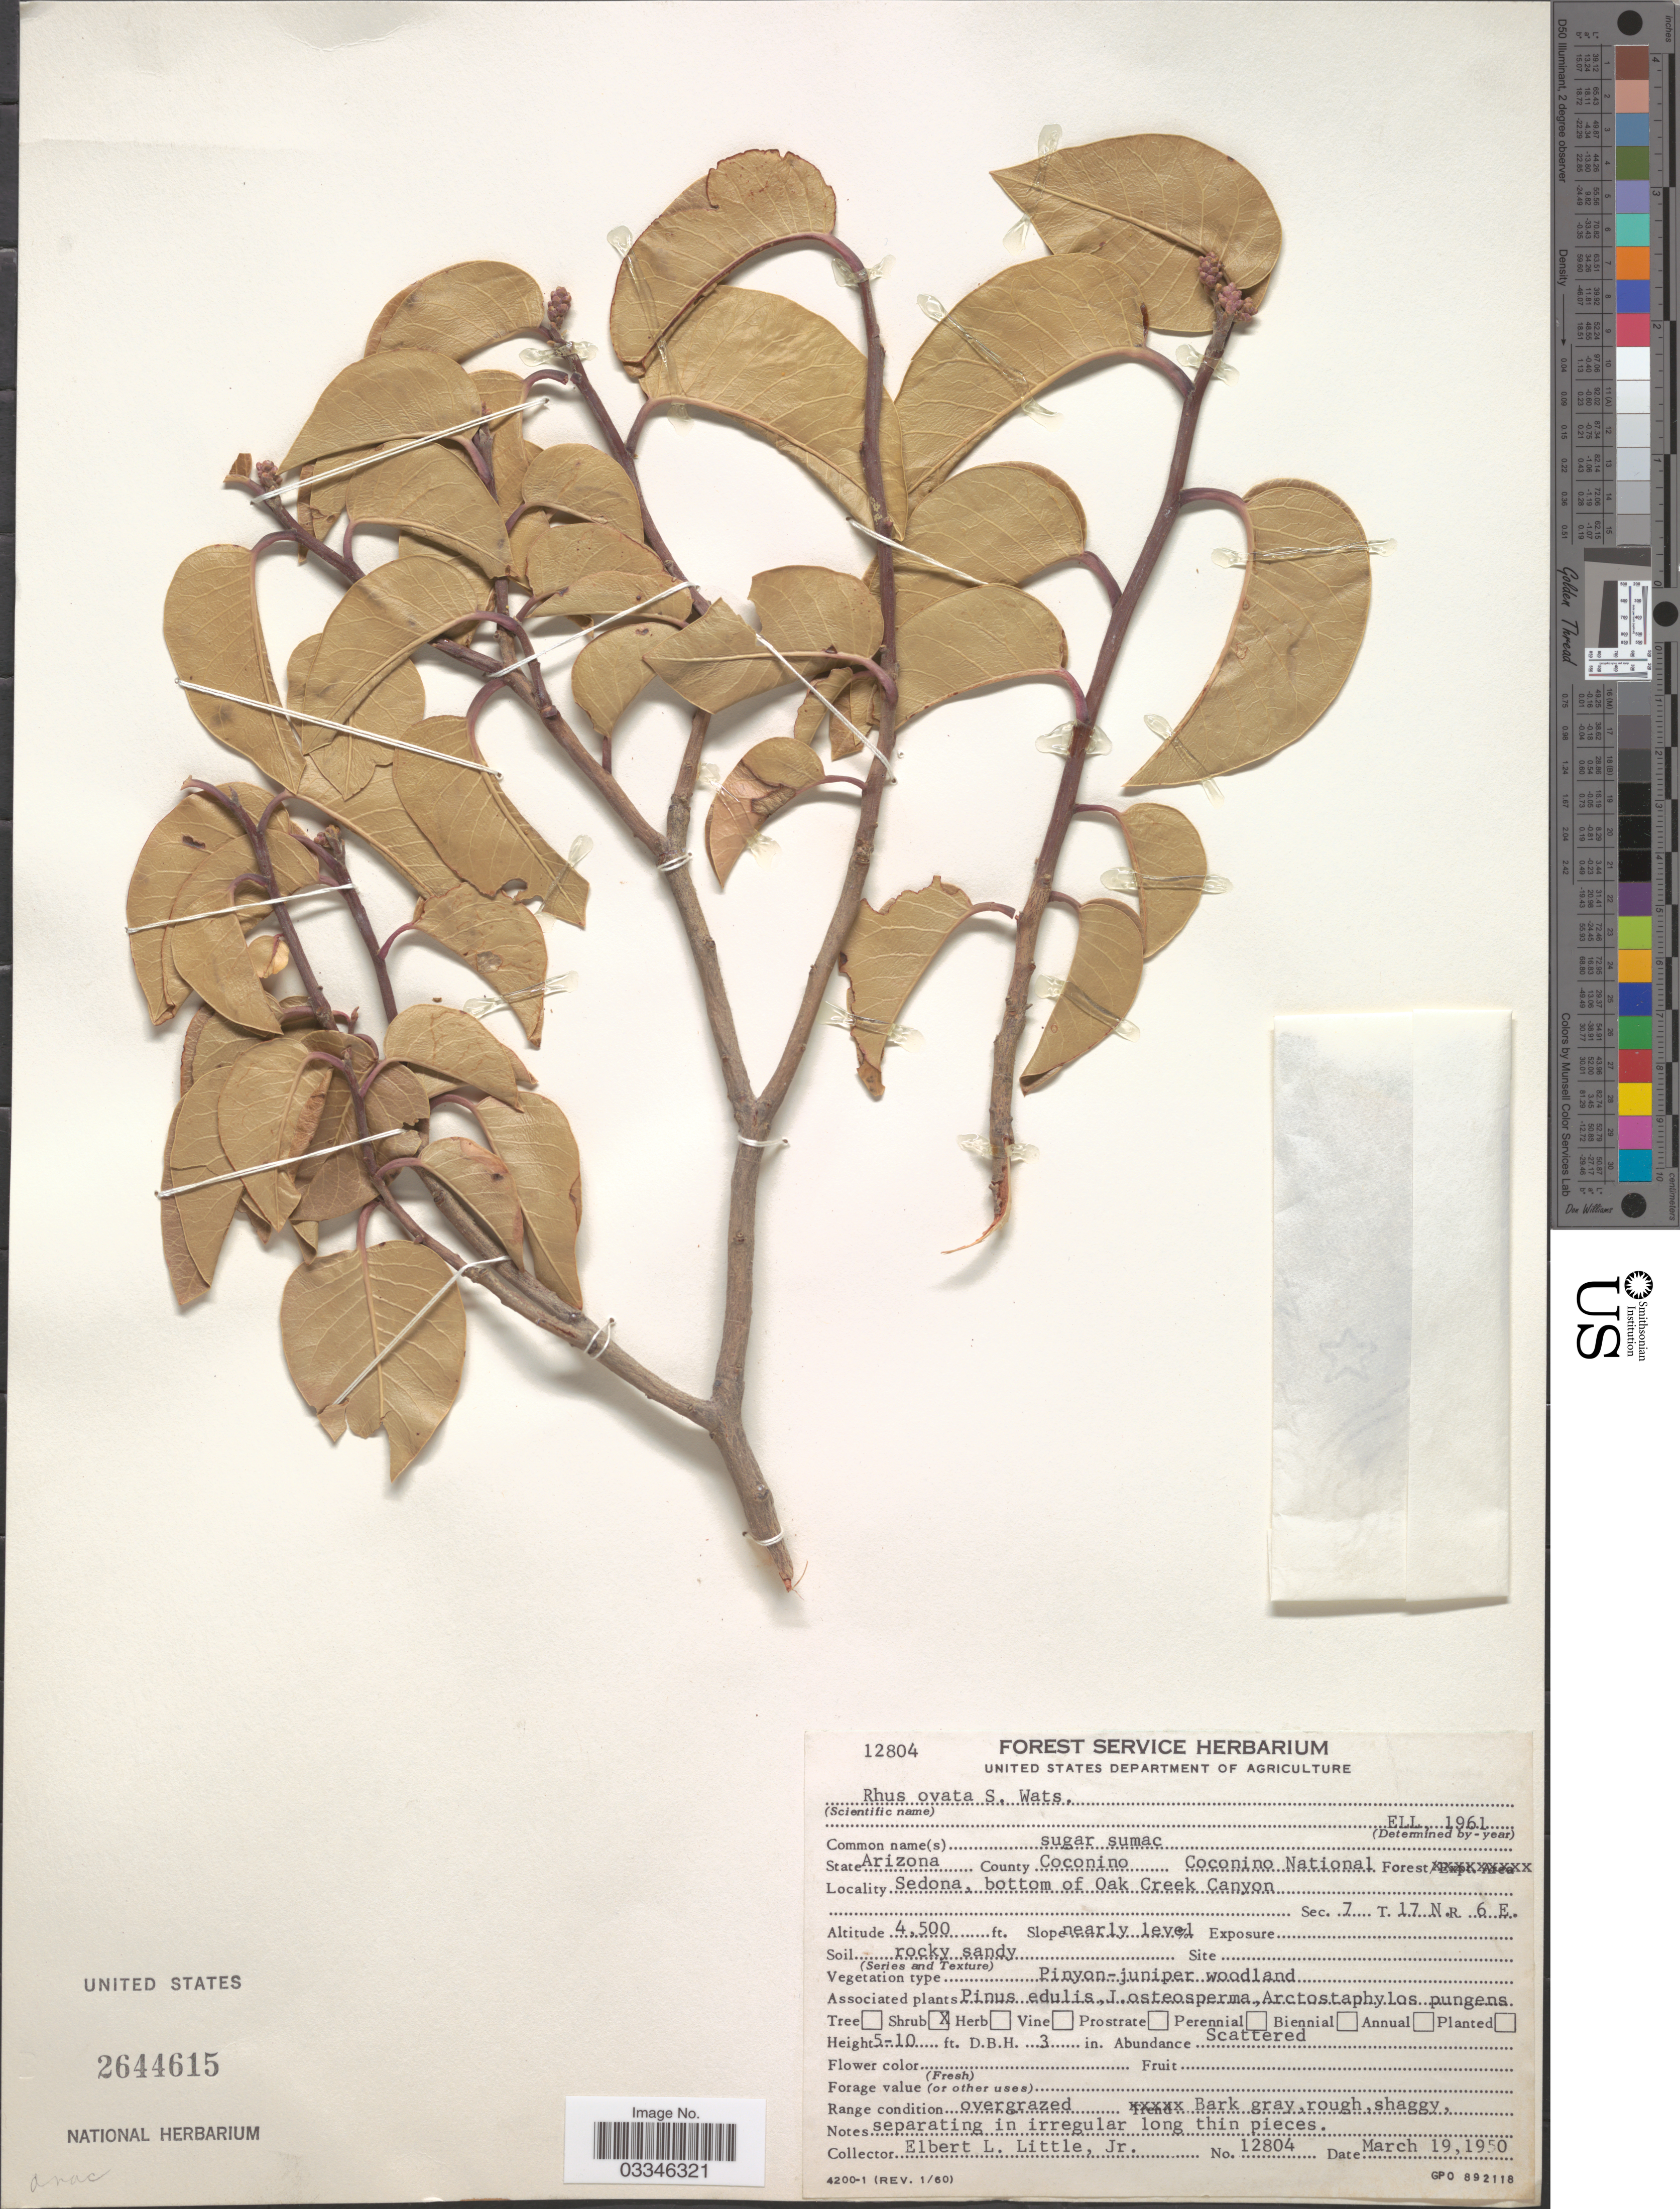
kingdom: Plantae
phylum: Tracheophyta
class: Magnoliopsida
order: Sapindales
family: Anacardiaceae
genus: Rhus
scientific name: Rhus ovata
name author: S. Watson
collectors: E. L. Little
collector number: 12804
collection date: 1950-03-19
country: United States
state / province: Arizona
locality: County Coconino. Coconino National Forest. Sedona, bottom of Oak Creek Canyon. Sec. 7. T.17 N. R6 E.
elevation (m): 1372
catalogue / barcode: US 2644615